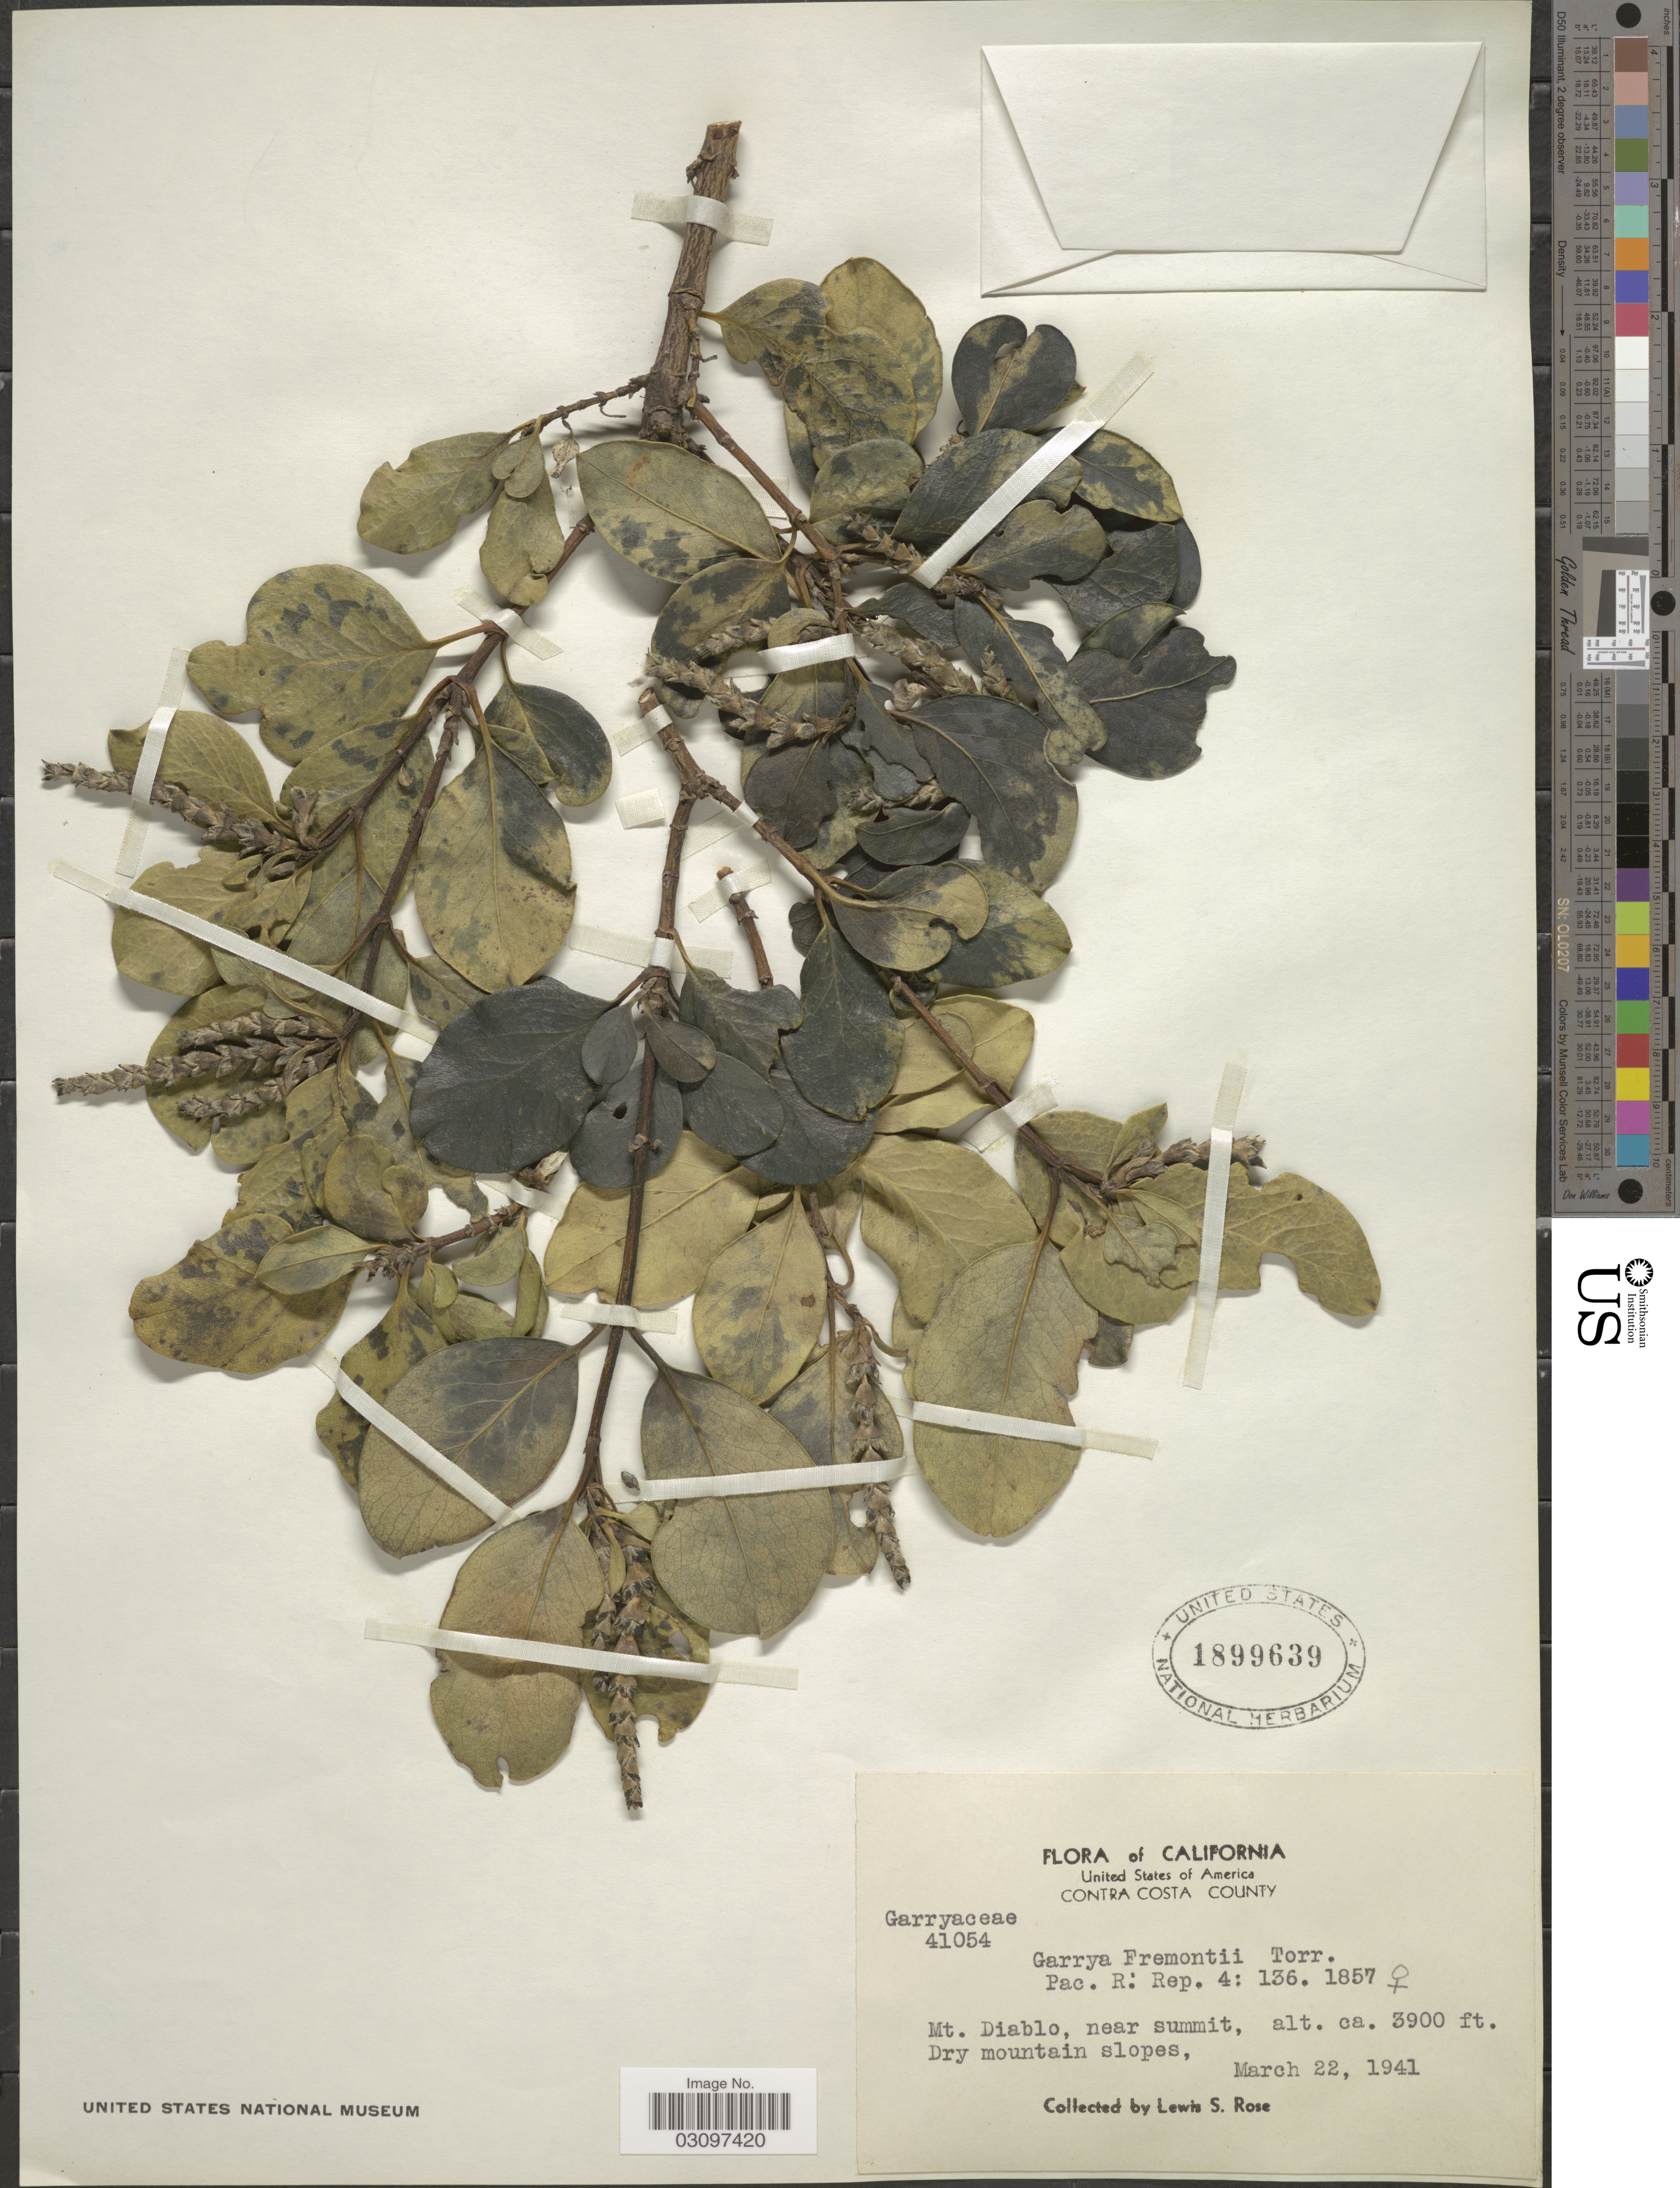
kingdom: Plantae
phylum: Tracheophyta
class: Magnoliopsida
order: Garryales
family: Garryaceae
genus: Garrya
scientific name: Garrya fremontii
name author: Torr.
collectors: L. S. Rose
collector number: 41054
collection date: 1941-03-22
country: United States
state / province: California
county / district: Contra Costa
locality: Contra Costa County. Mt. Diablo, near summit. Dry mountain slopes.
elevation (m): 1189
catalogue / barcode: US 1899639